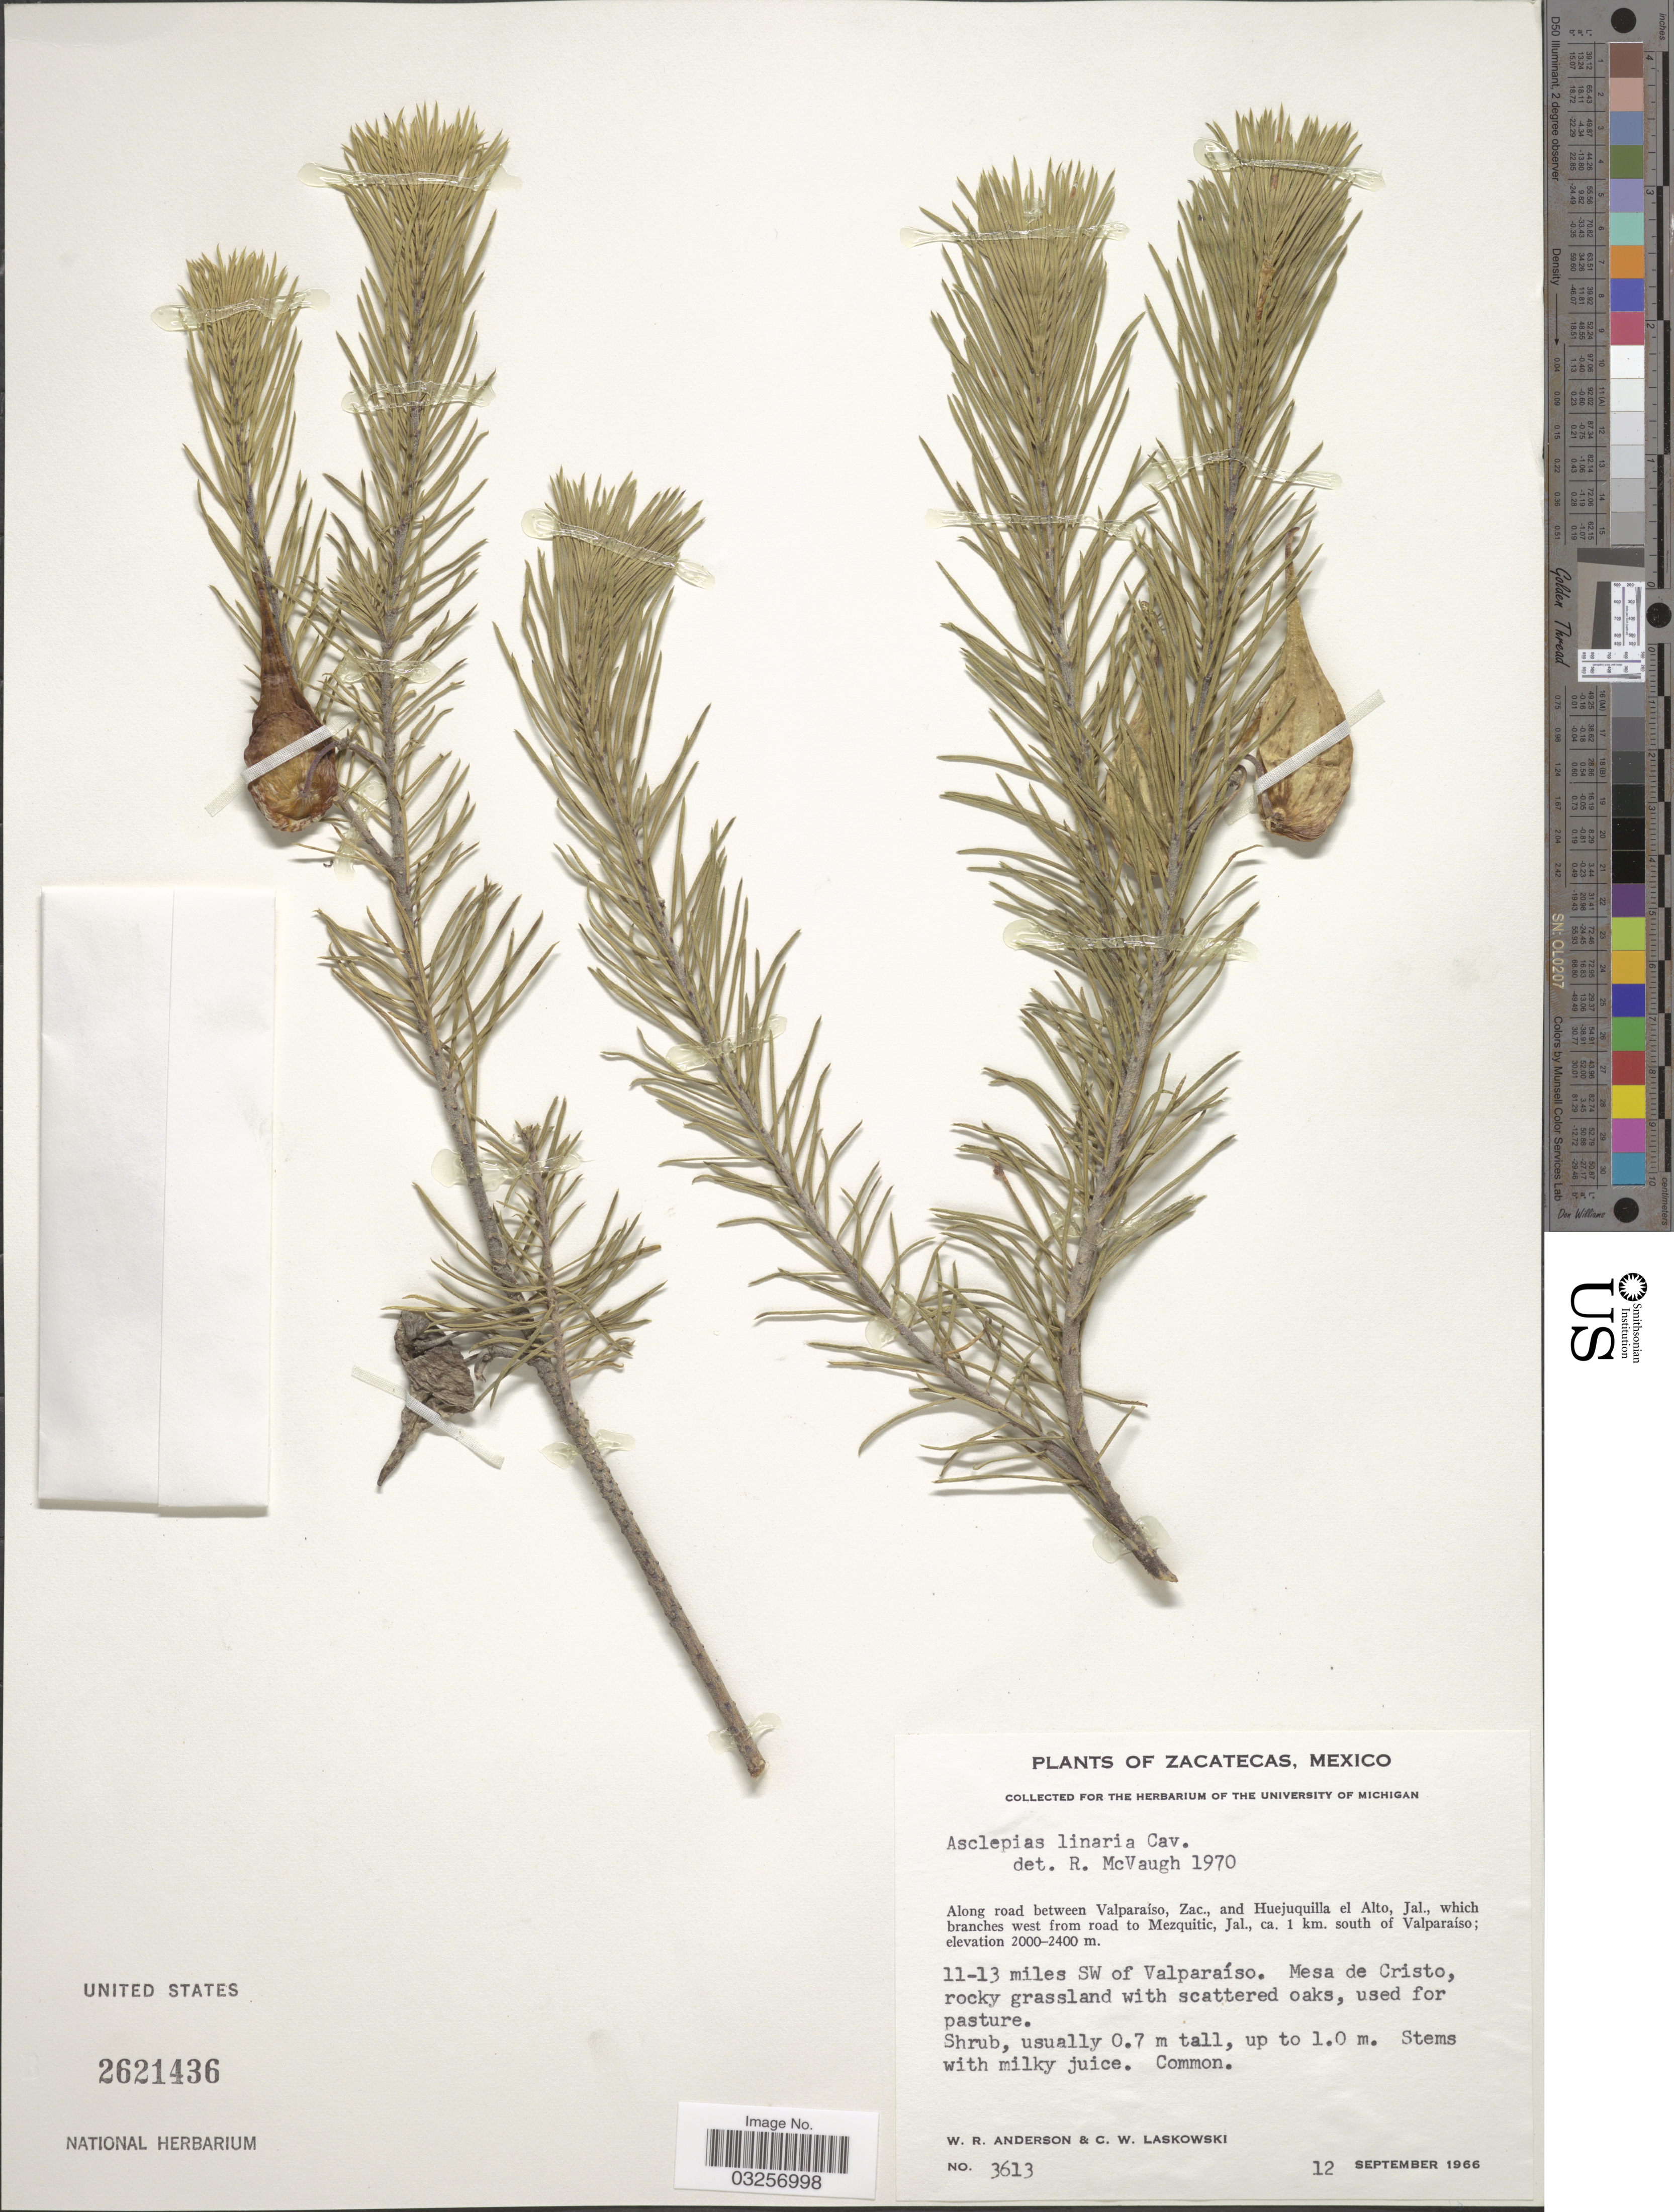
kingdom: Plantae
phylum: Tracheophyta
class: Magnoliopsida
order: Gentianales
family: Apocynaceae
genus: Asclepias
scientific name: Asclepias linaria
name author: Cav.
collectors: W. Anderson & C. Laskowski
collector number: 3613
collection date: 1966-09-12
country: Mexico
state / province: Zacatecas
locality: Along road between Valparaíso, Zac., and Huejuquilla el Alto, Jal., which branches west from road to Mezquitic, Jal., ca. 1 km. south of Valparaíso. 11-13 miles SW of Valparaíso. Mesa de Cristo.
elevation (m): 2000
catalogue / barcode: US 2621436